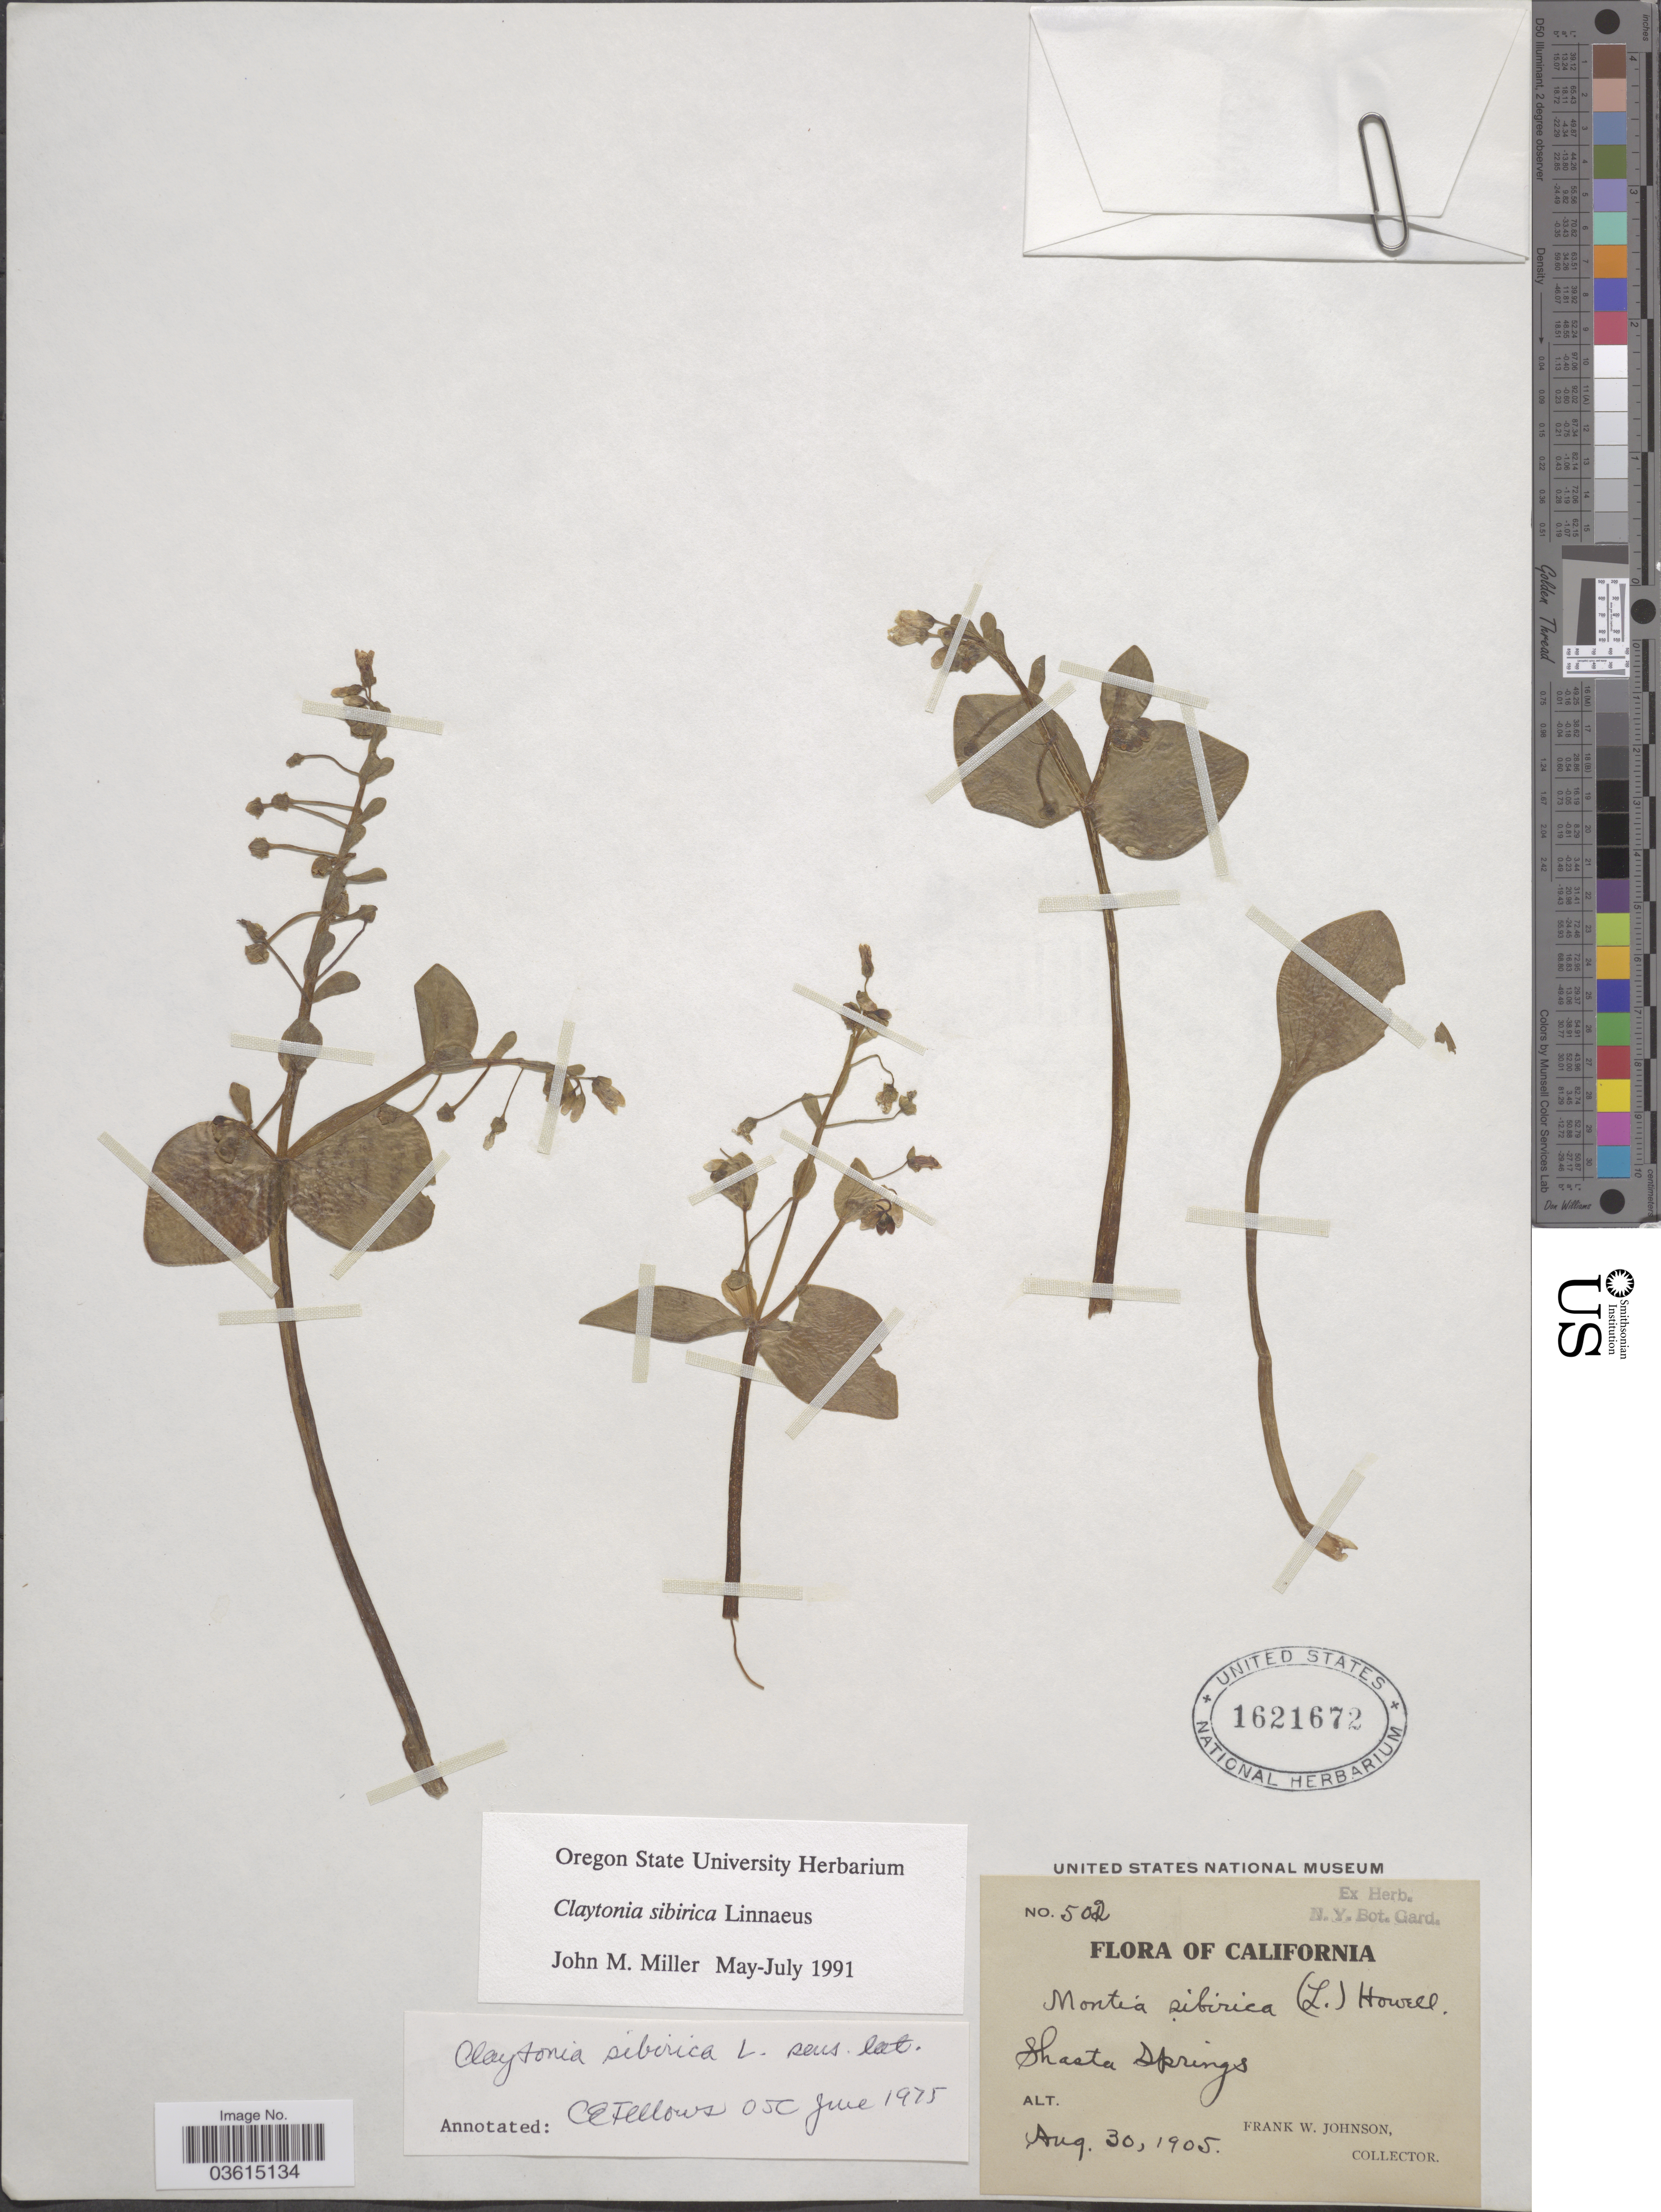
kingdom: Plantae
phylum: Tracheophyta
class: Magnoliopsida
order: Caryophyllales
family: Montiaceae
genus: Claytonia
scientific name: Claytonia sibirica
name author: L.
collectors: F. W. Johnson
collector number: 502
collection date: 1905-08-30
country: United States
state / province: California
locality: Shasta Springs.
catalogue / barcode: US 1621672